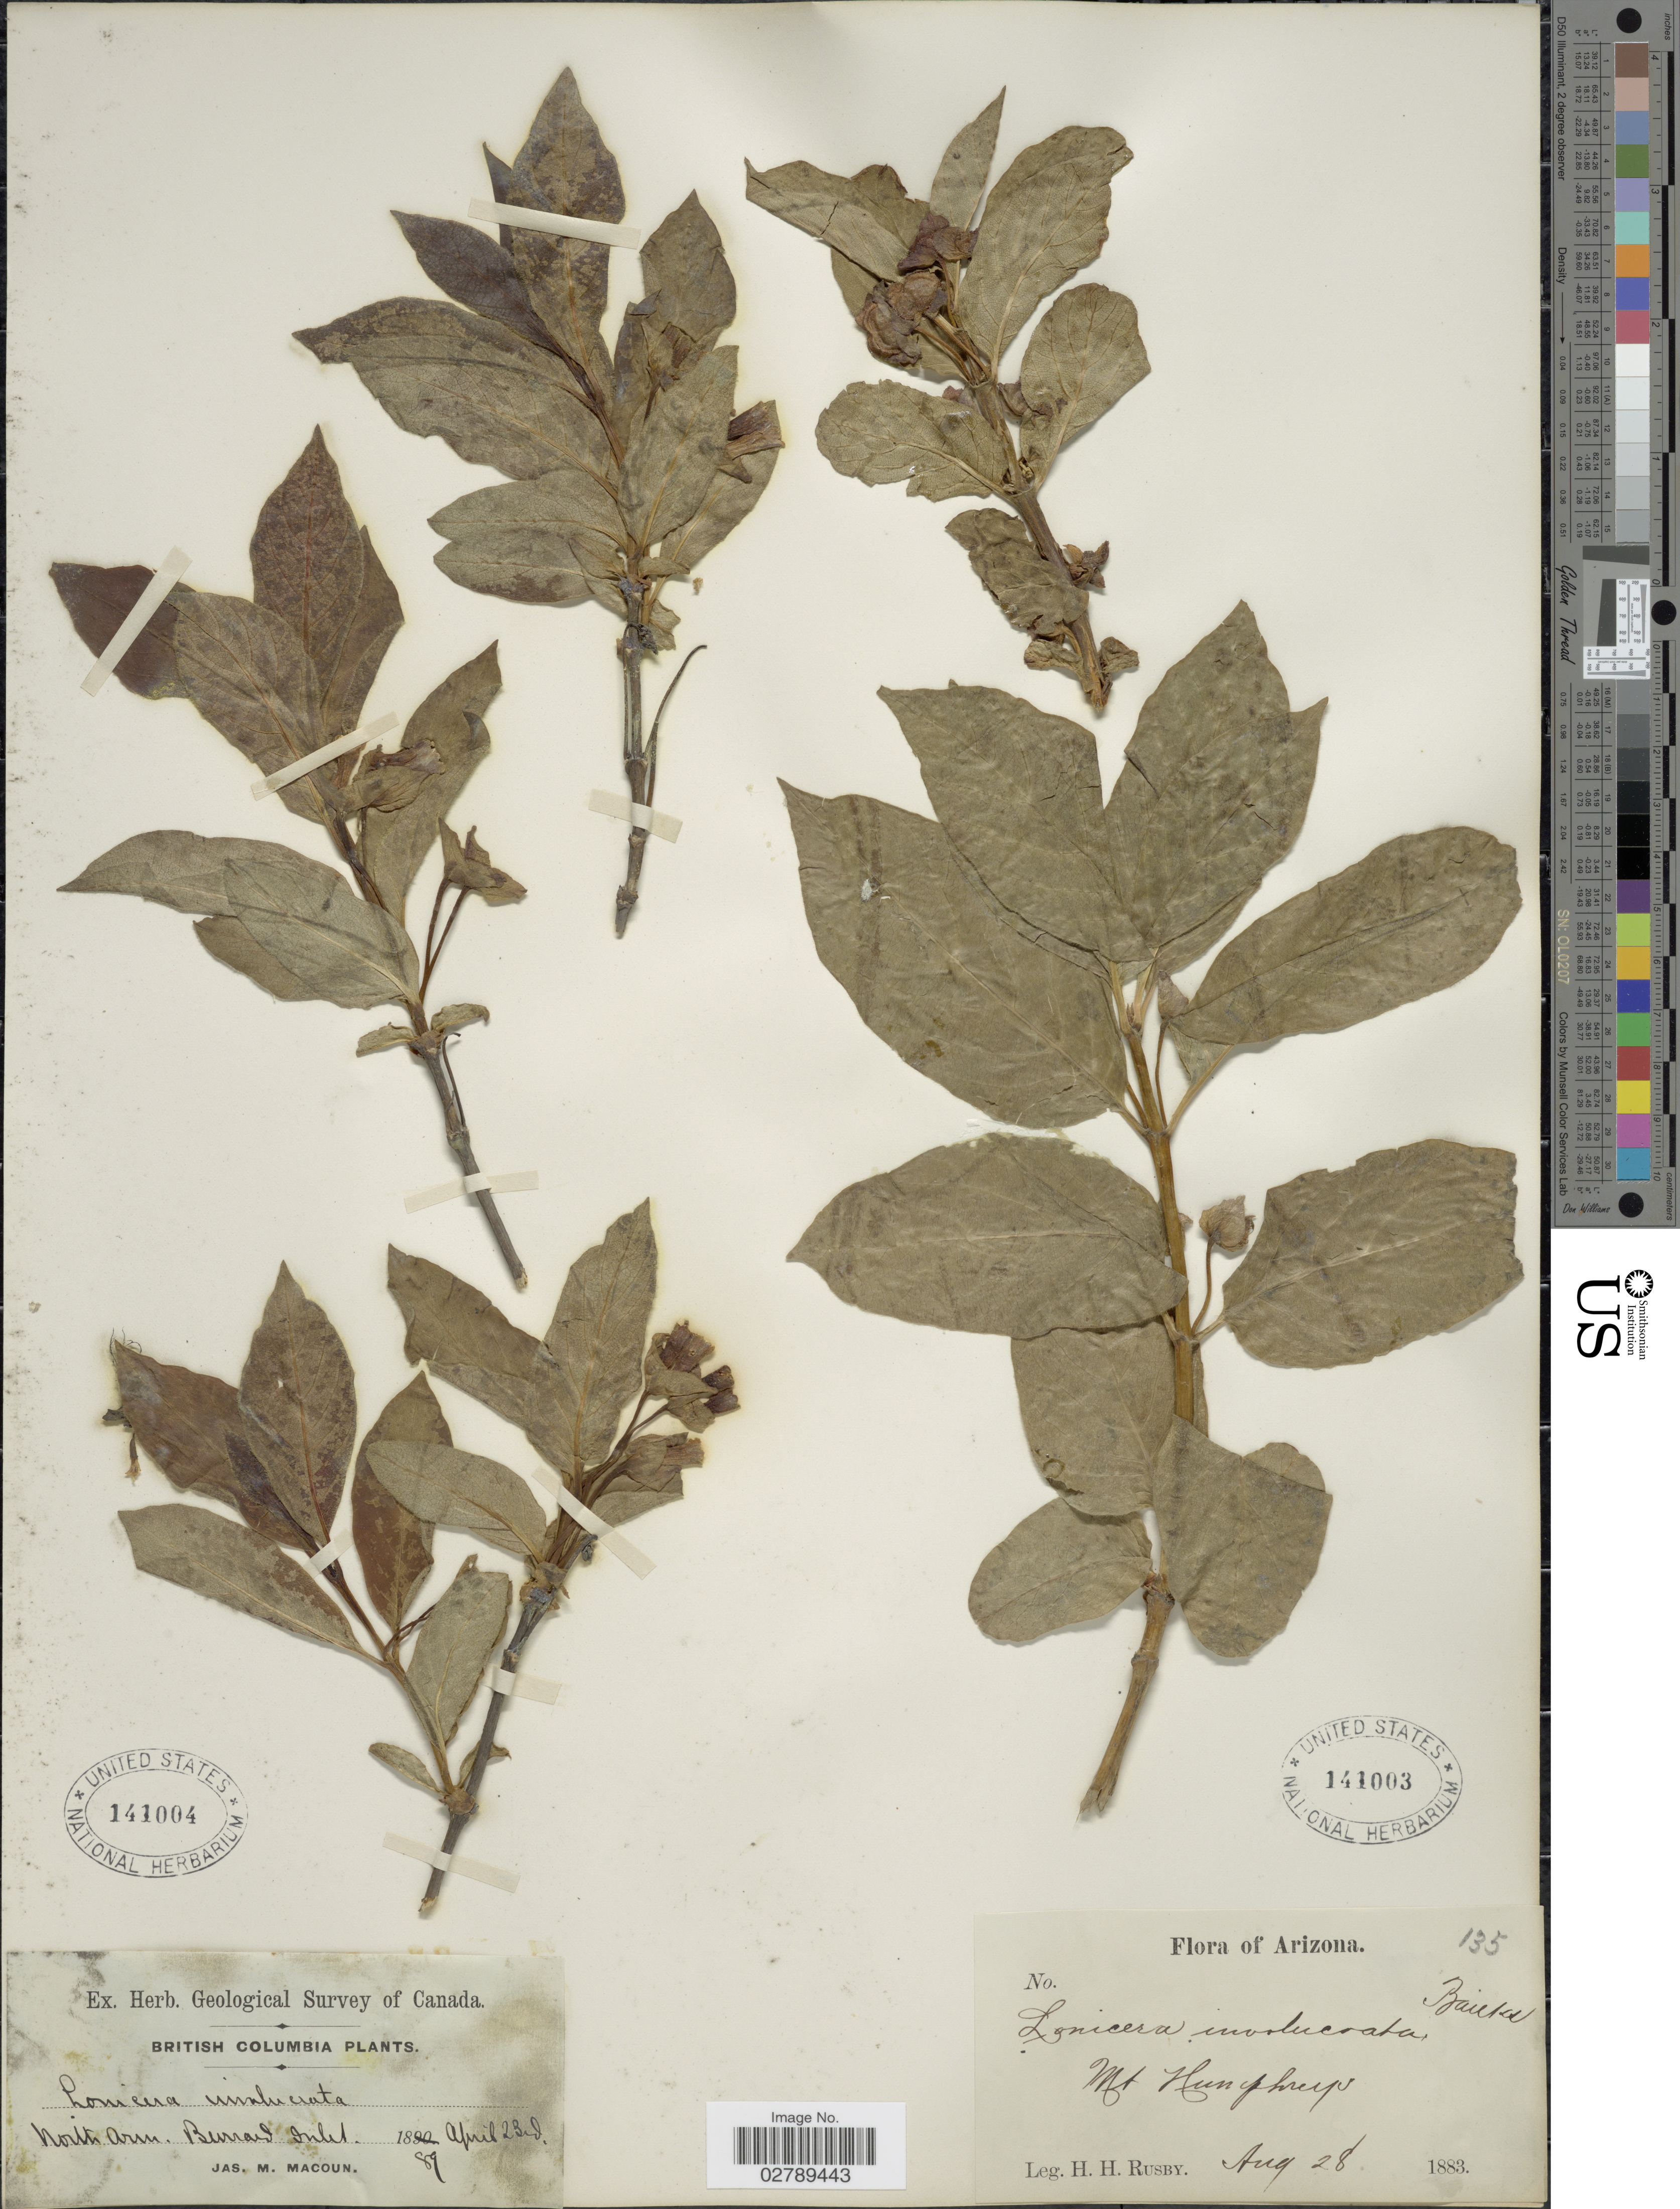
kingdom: Plantae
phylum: Tracheophyta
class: Magnoliopsida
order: Dipsacales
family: Caprifoliaceae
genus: Lonicera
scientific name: Lonicera involucrata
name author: (Richardson) Banks ex Spreng.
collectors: J. M. Macoun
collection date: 1889-04-23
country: Canada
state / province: British Columbia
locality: North Arin. Burrard Inlet.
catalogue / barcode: US 141004-2